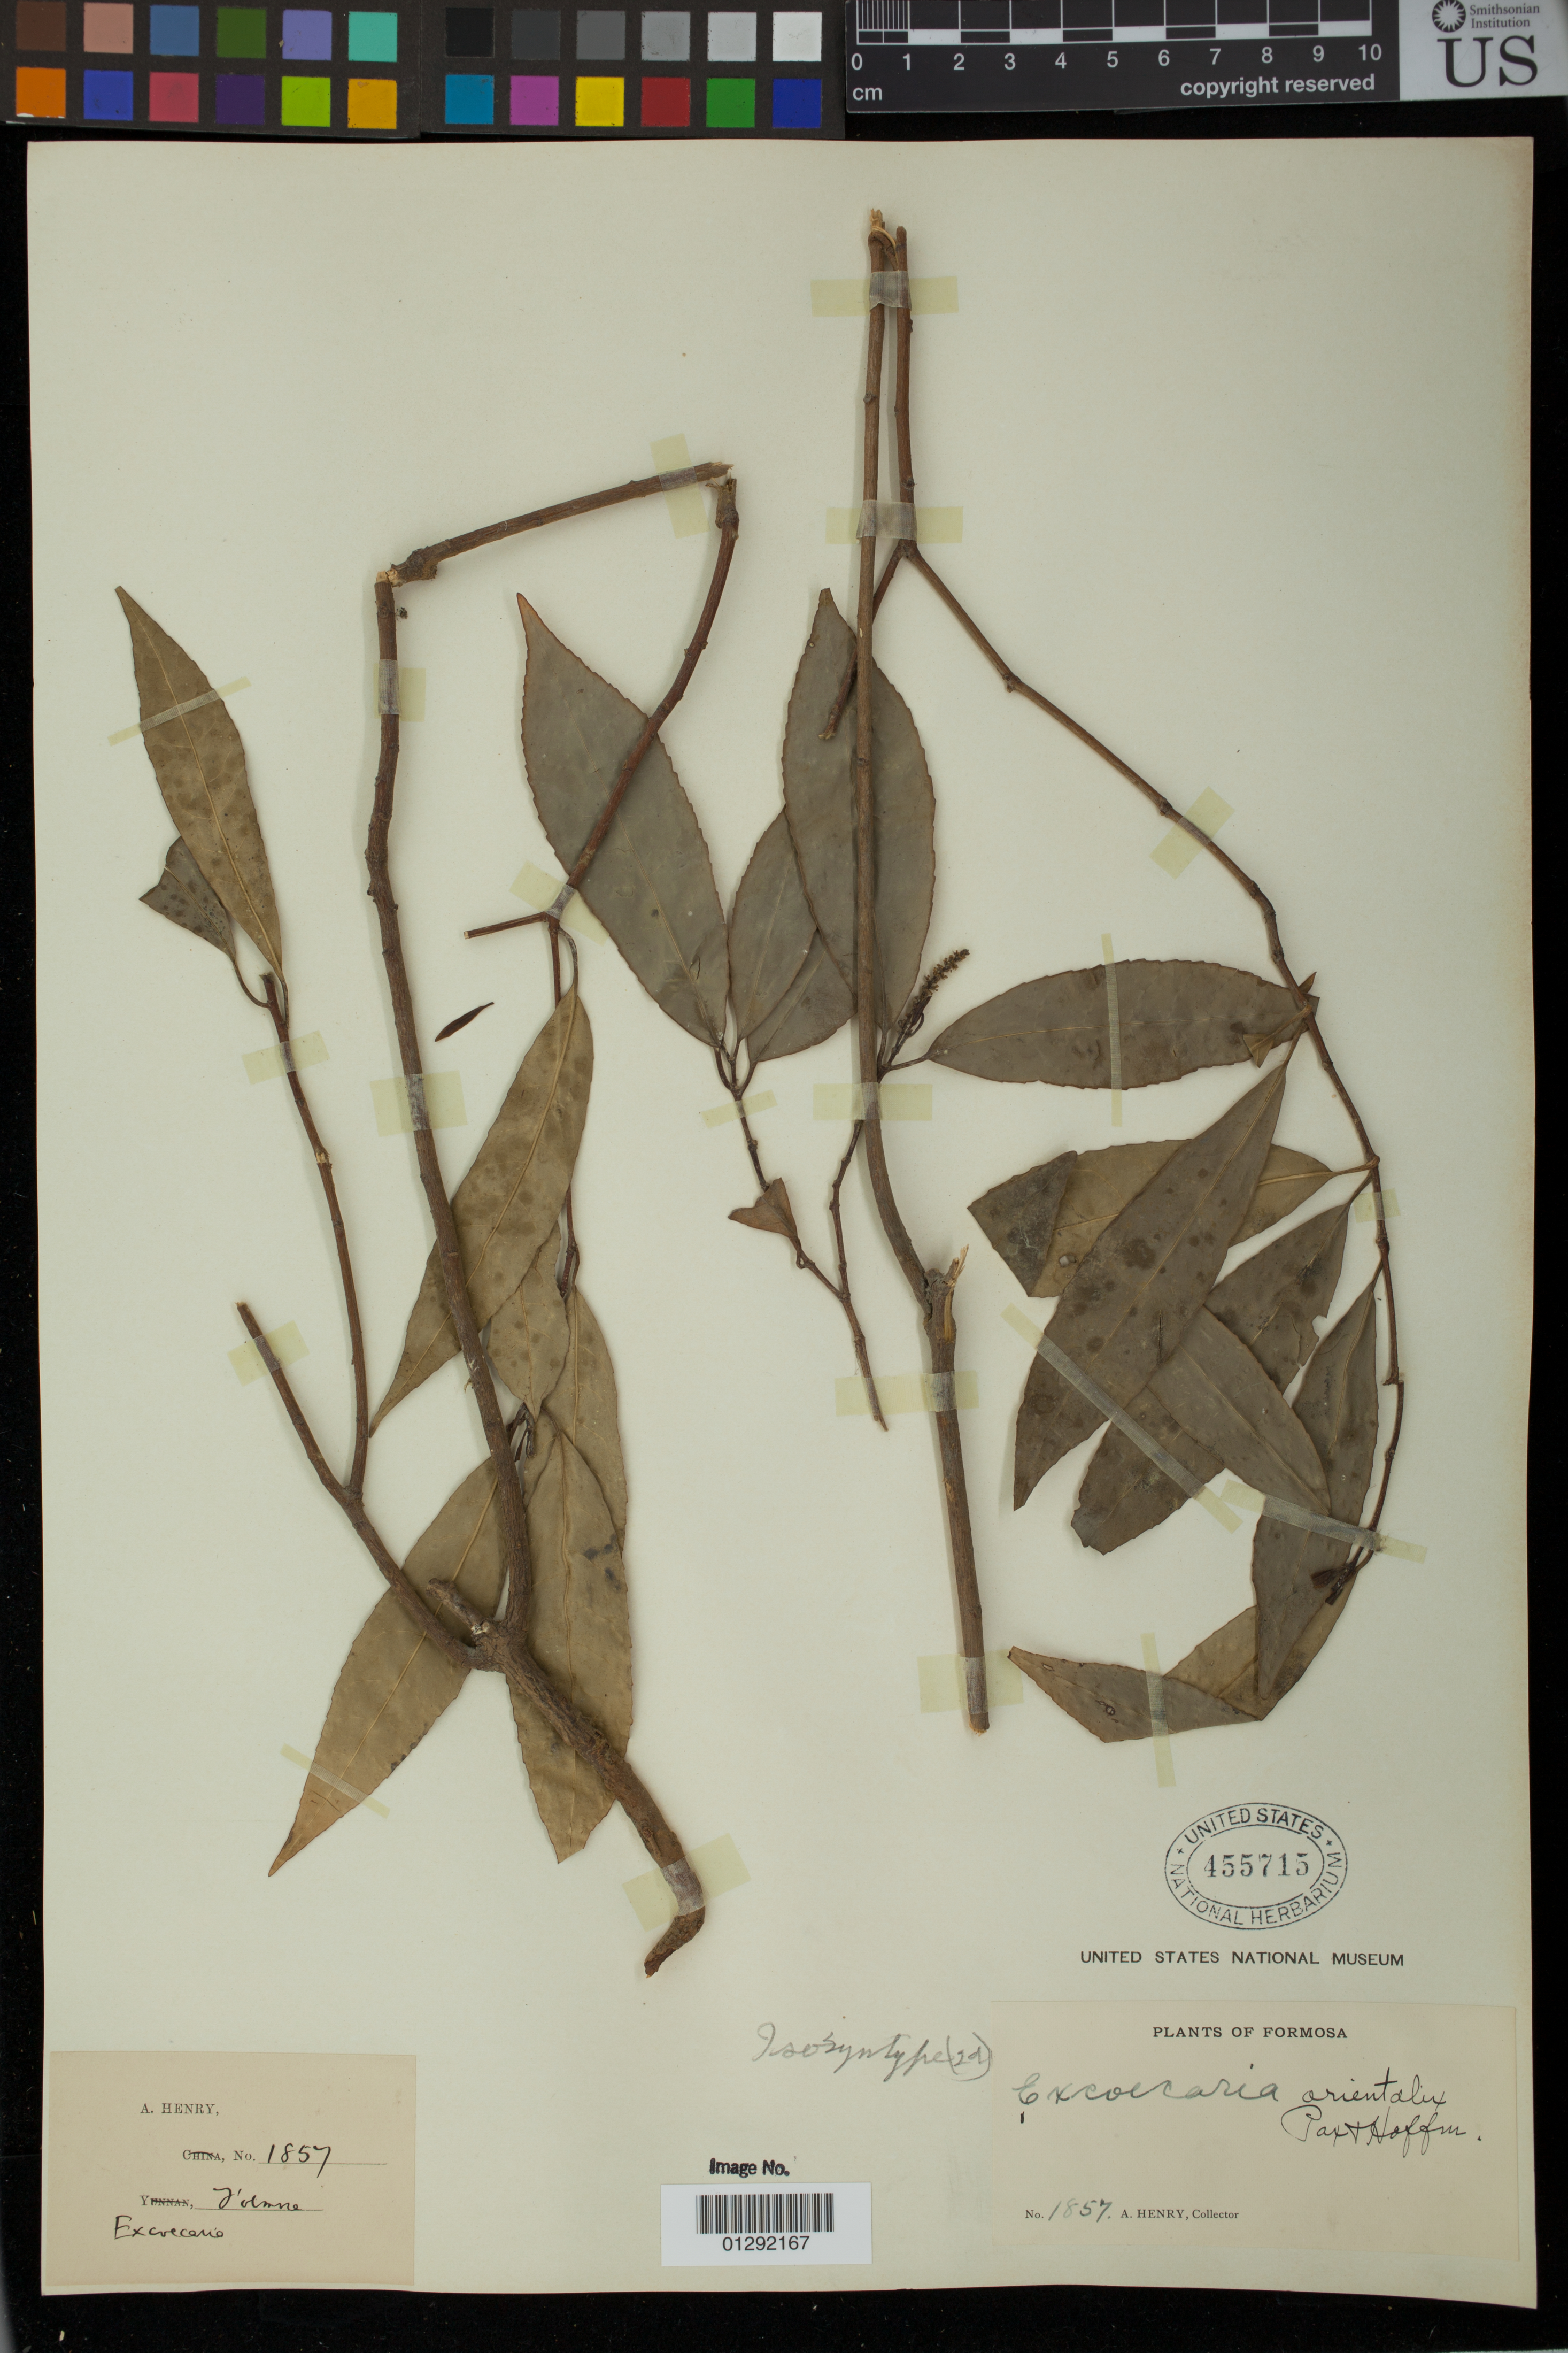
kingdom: Plantae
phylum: Tracheophyta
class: Magnoliopsida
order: Malpighiales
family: Euphorbiaceae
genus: Excoecaria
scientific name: Excoecaria orientalis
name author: Pax & K. Hoffm.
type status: Isosyntype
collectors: A. Henry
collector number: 1857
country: Taiwan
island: Taiwan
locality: "Formosa" [records without further locality or collection date]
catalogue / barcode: US 455715